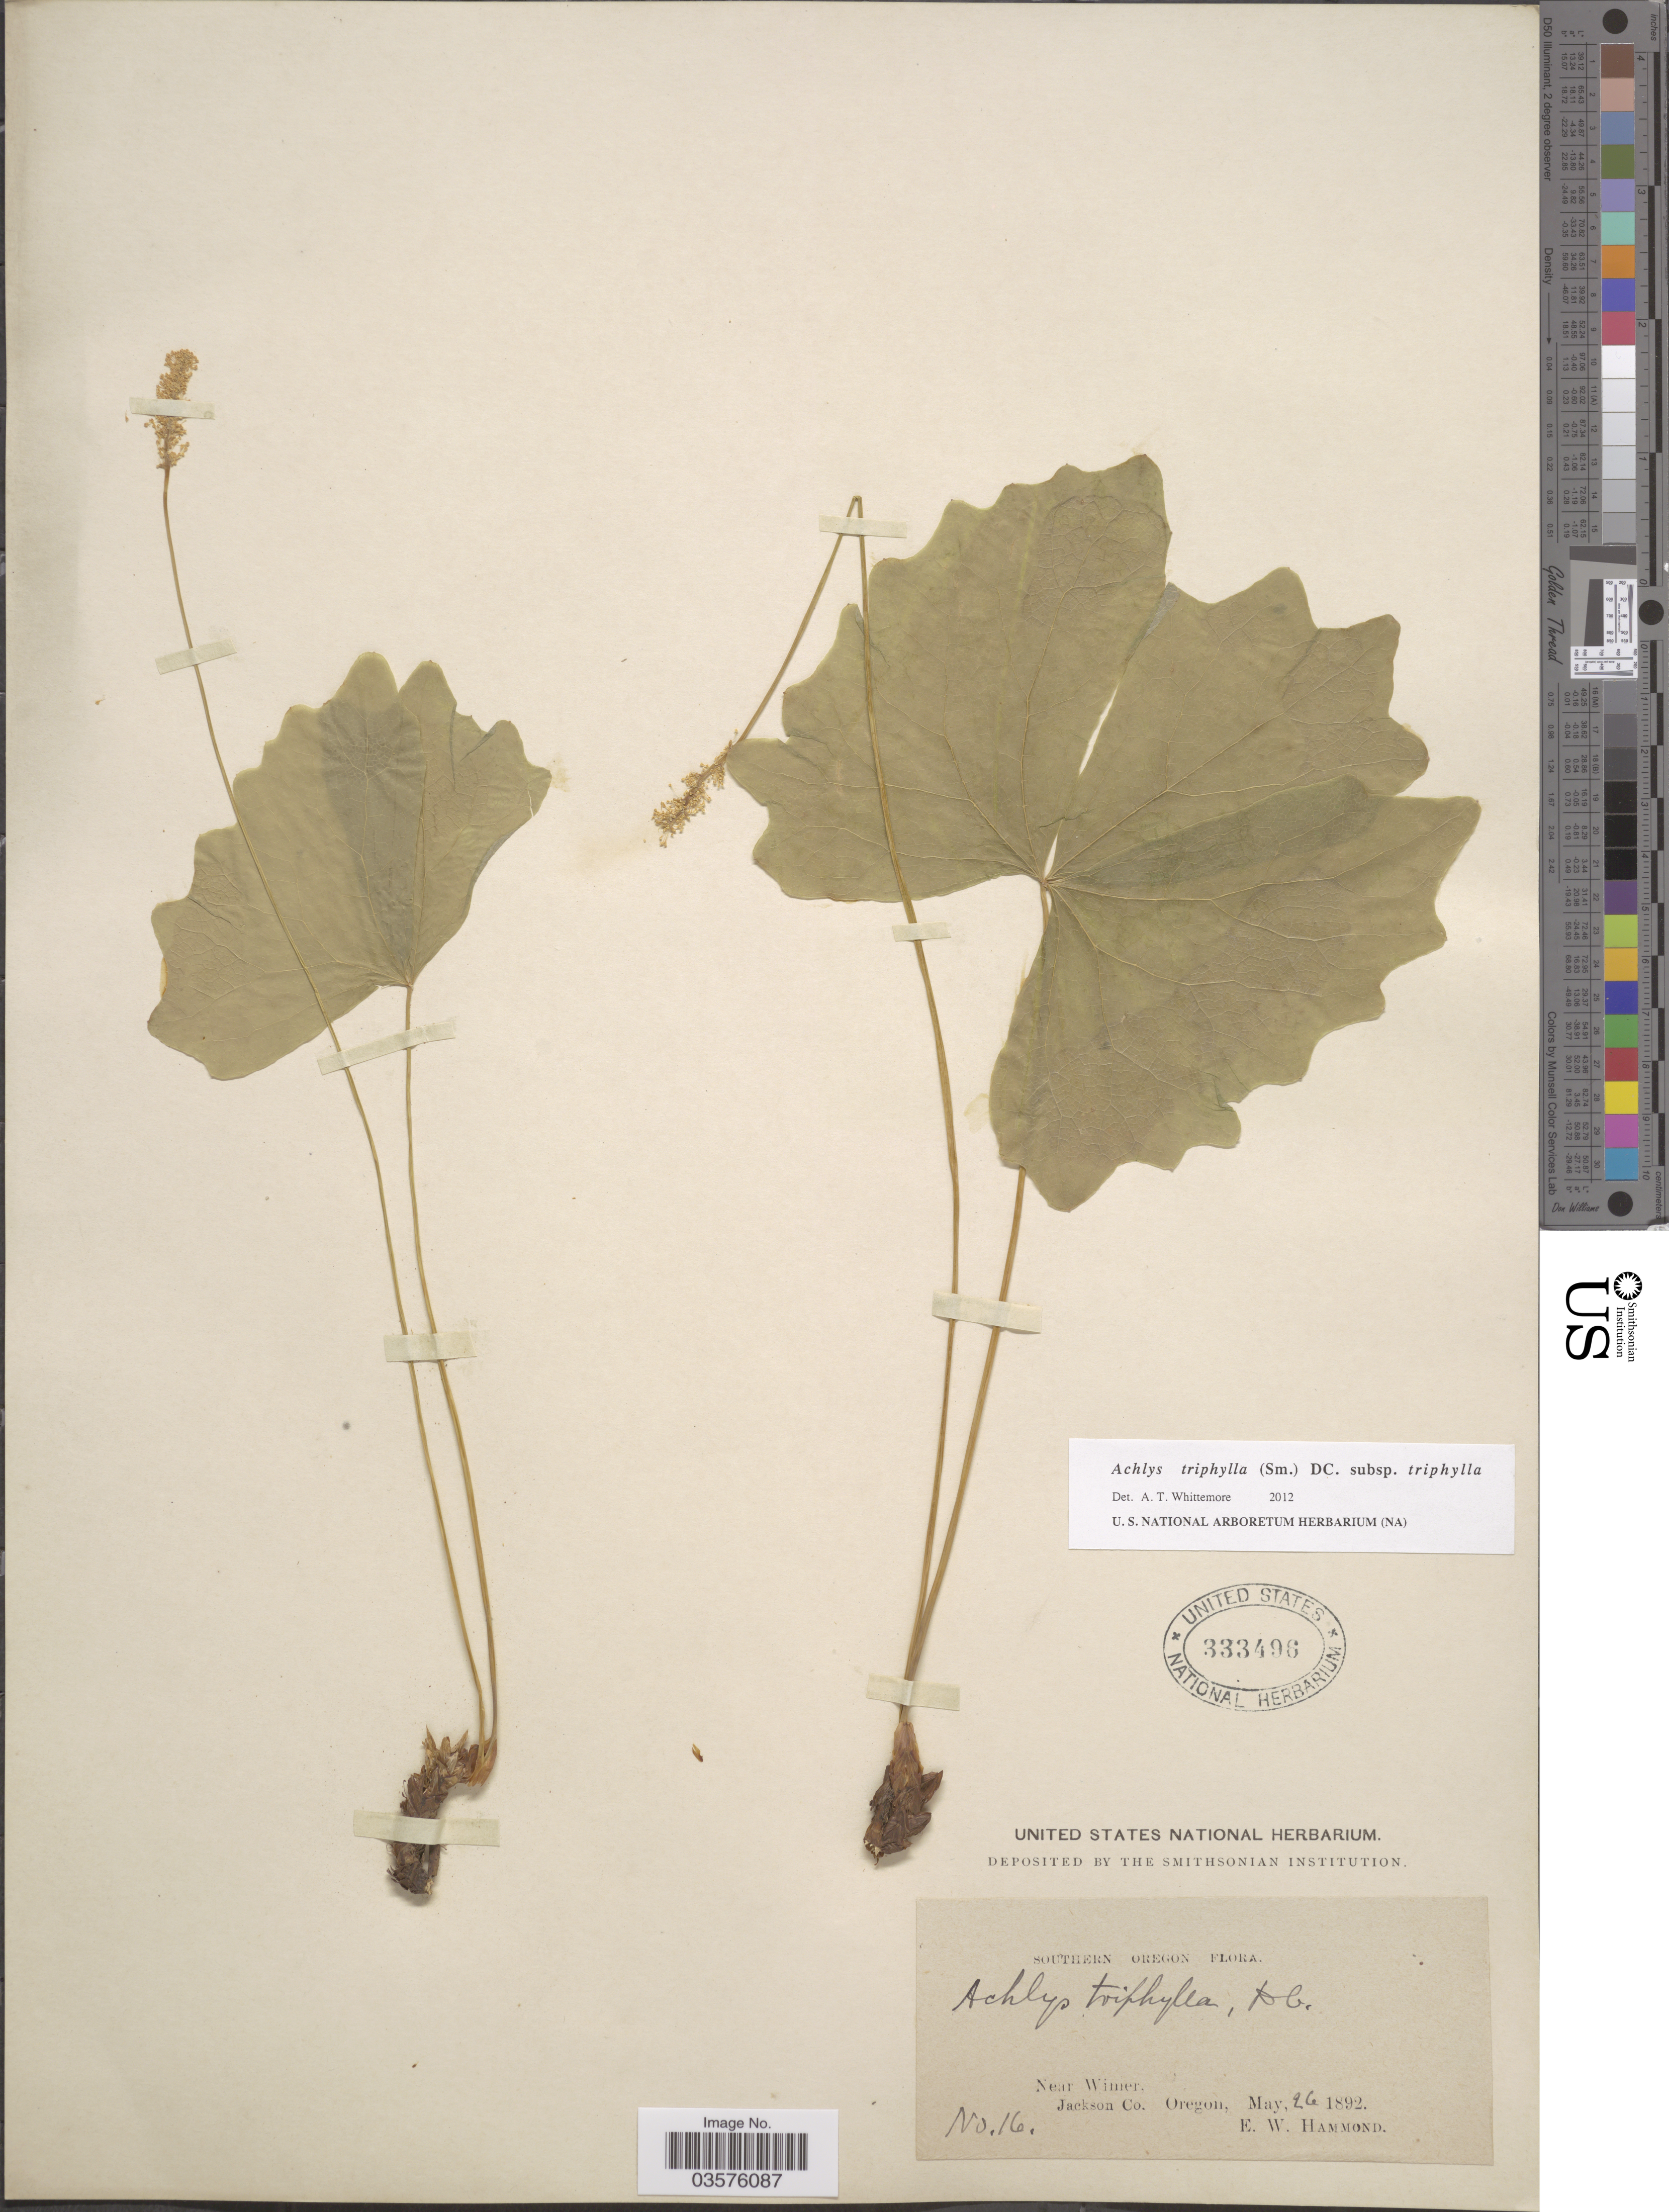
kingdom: Plantae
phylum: Tracheophyta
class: Magnoliopsida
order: Ranunculales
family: Berberidaceae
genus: Achlys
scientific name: Achlys triphylla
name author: (Sm.) DC.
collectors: E. Hammond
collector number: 16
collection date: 1892-05-26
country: United States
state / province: Oregon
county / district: Jackson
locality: Near Wimer. Jackson Co.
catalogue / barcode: US 333496